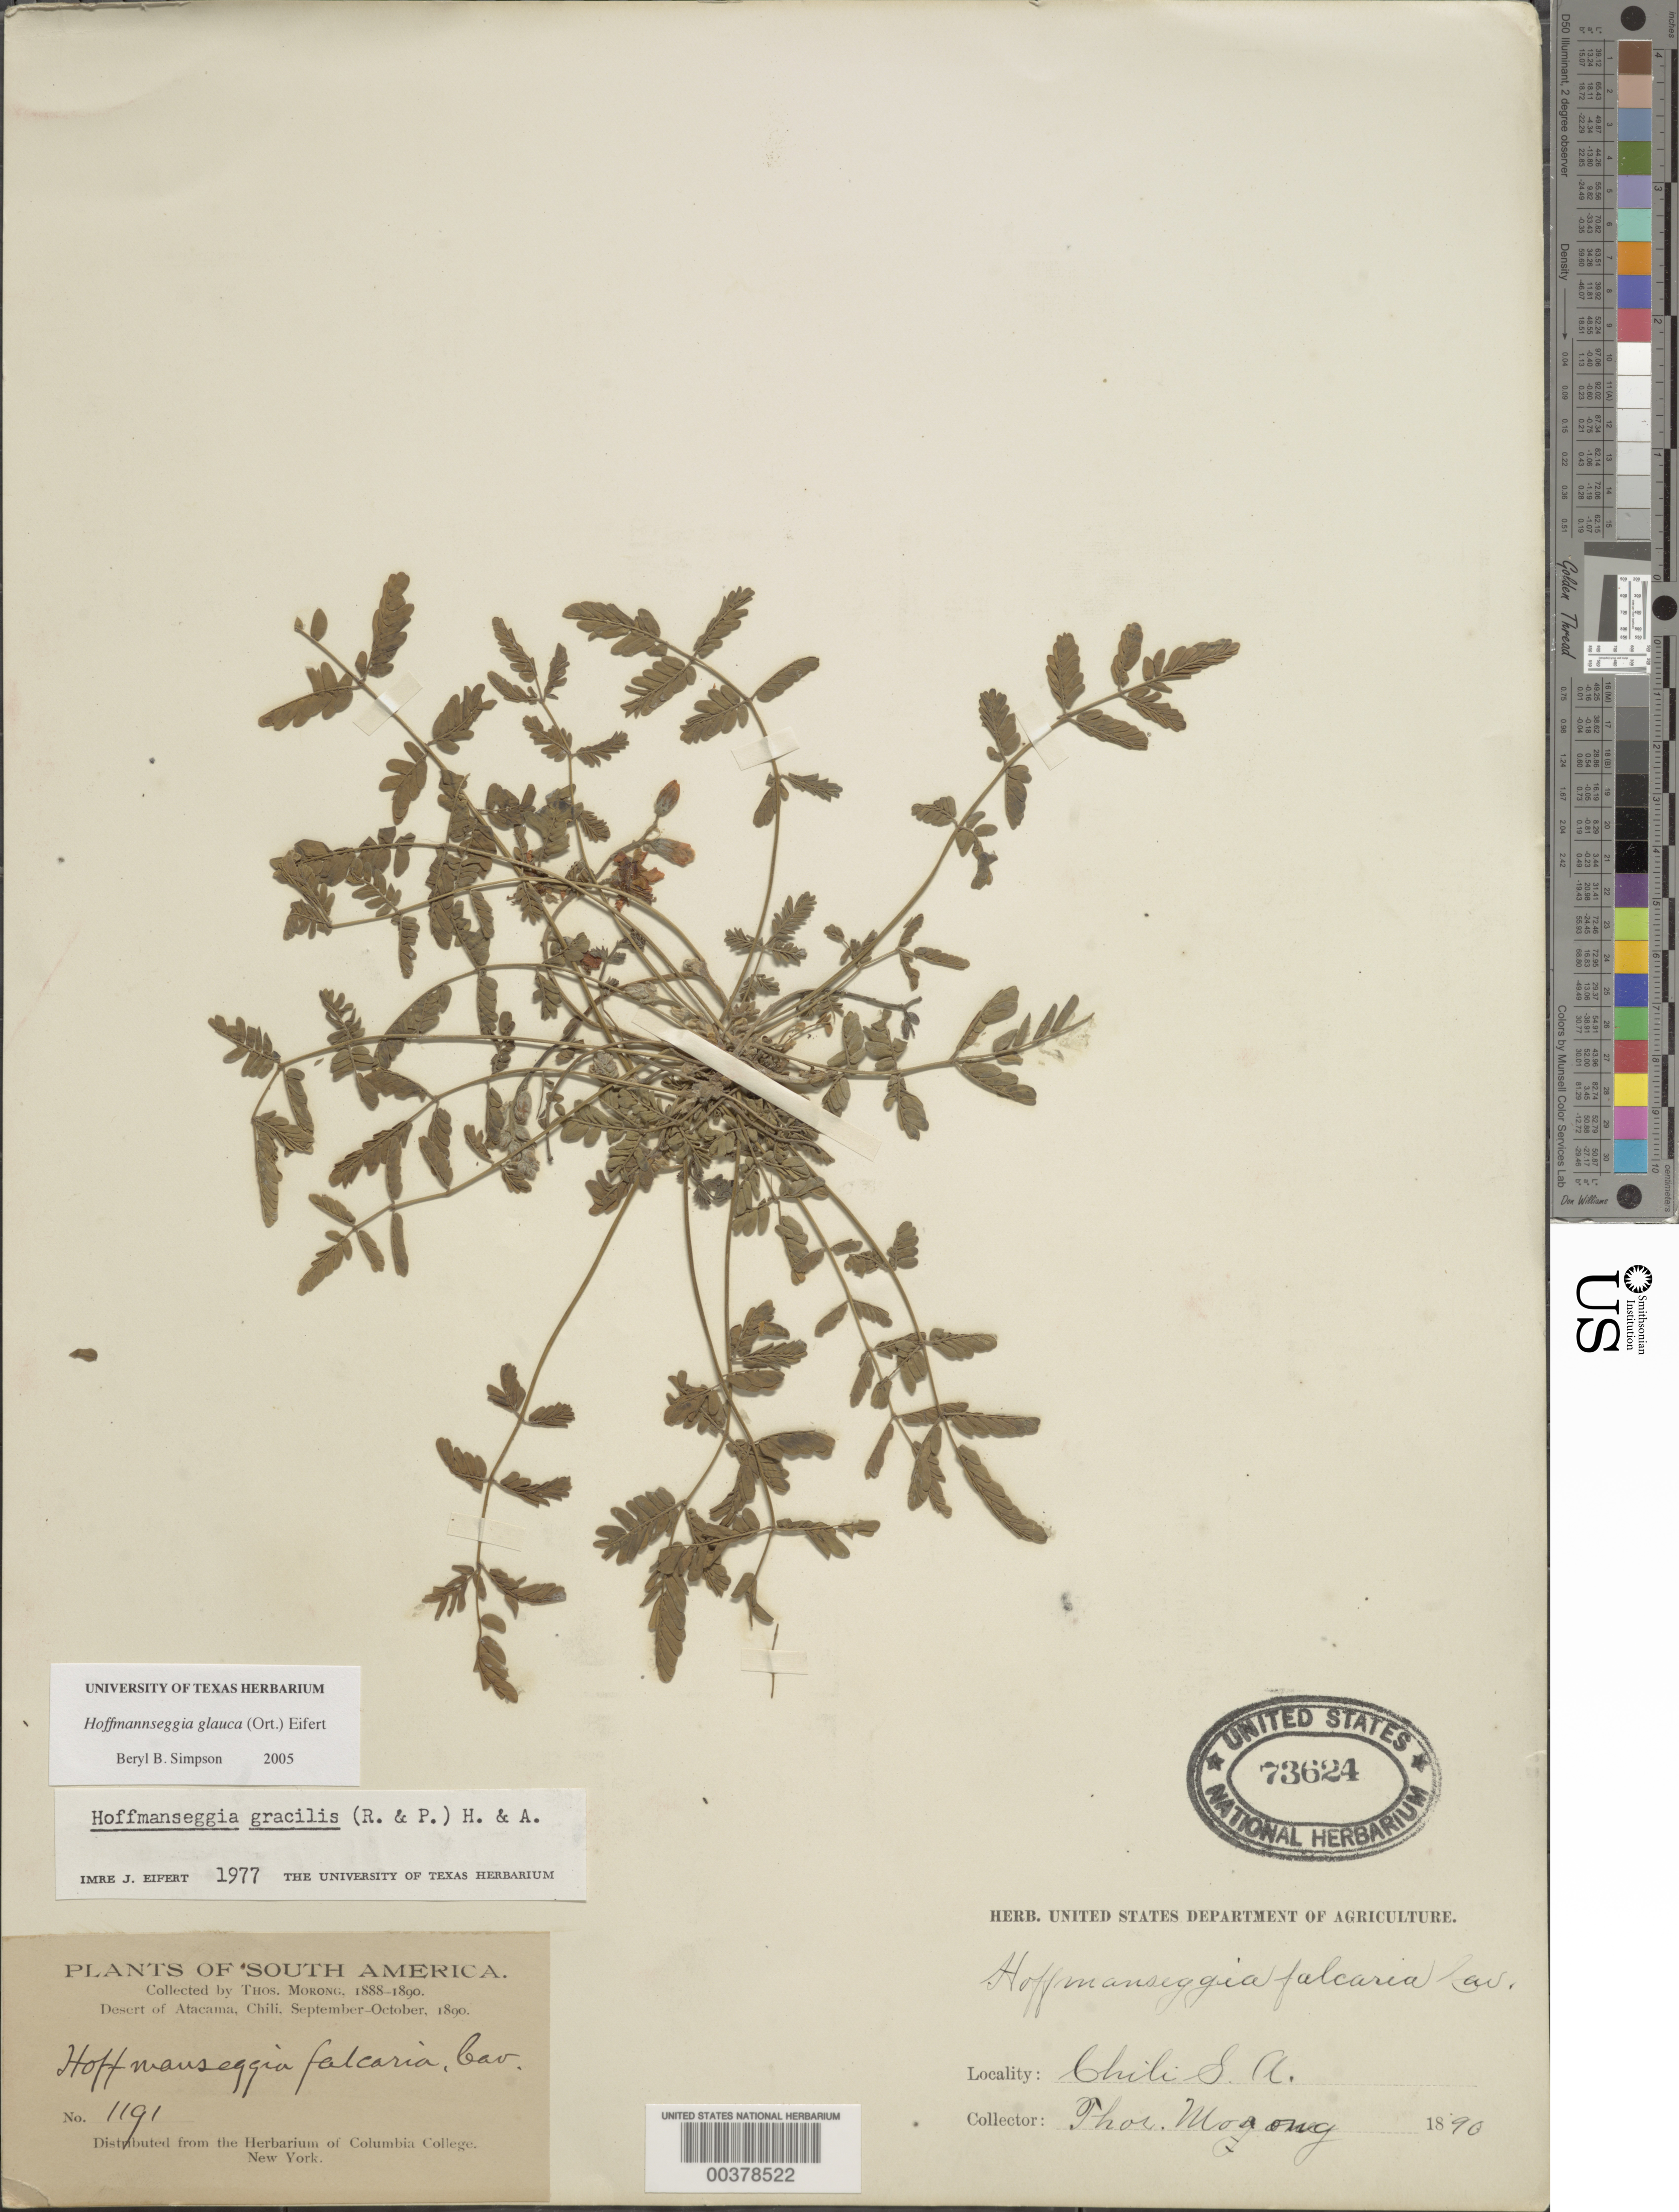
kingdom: Plantae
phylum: Tracheophyta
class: Magnoliopsida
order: Fabales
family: Fabaceae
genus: Hoffmannseggia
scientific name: Hoffmannseggia glauca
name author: (Ortega) Eifert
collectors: T. Morong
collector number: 1191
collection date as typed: Sep 1890 to -- Oct 1890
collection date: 1890-09/1890-10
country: Chile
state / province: Atacama (III)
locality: Desert of atacama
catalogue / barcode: US 73624